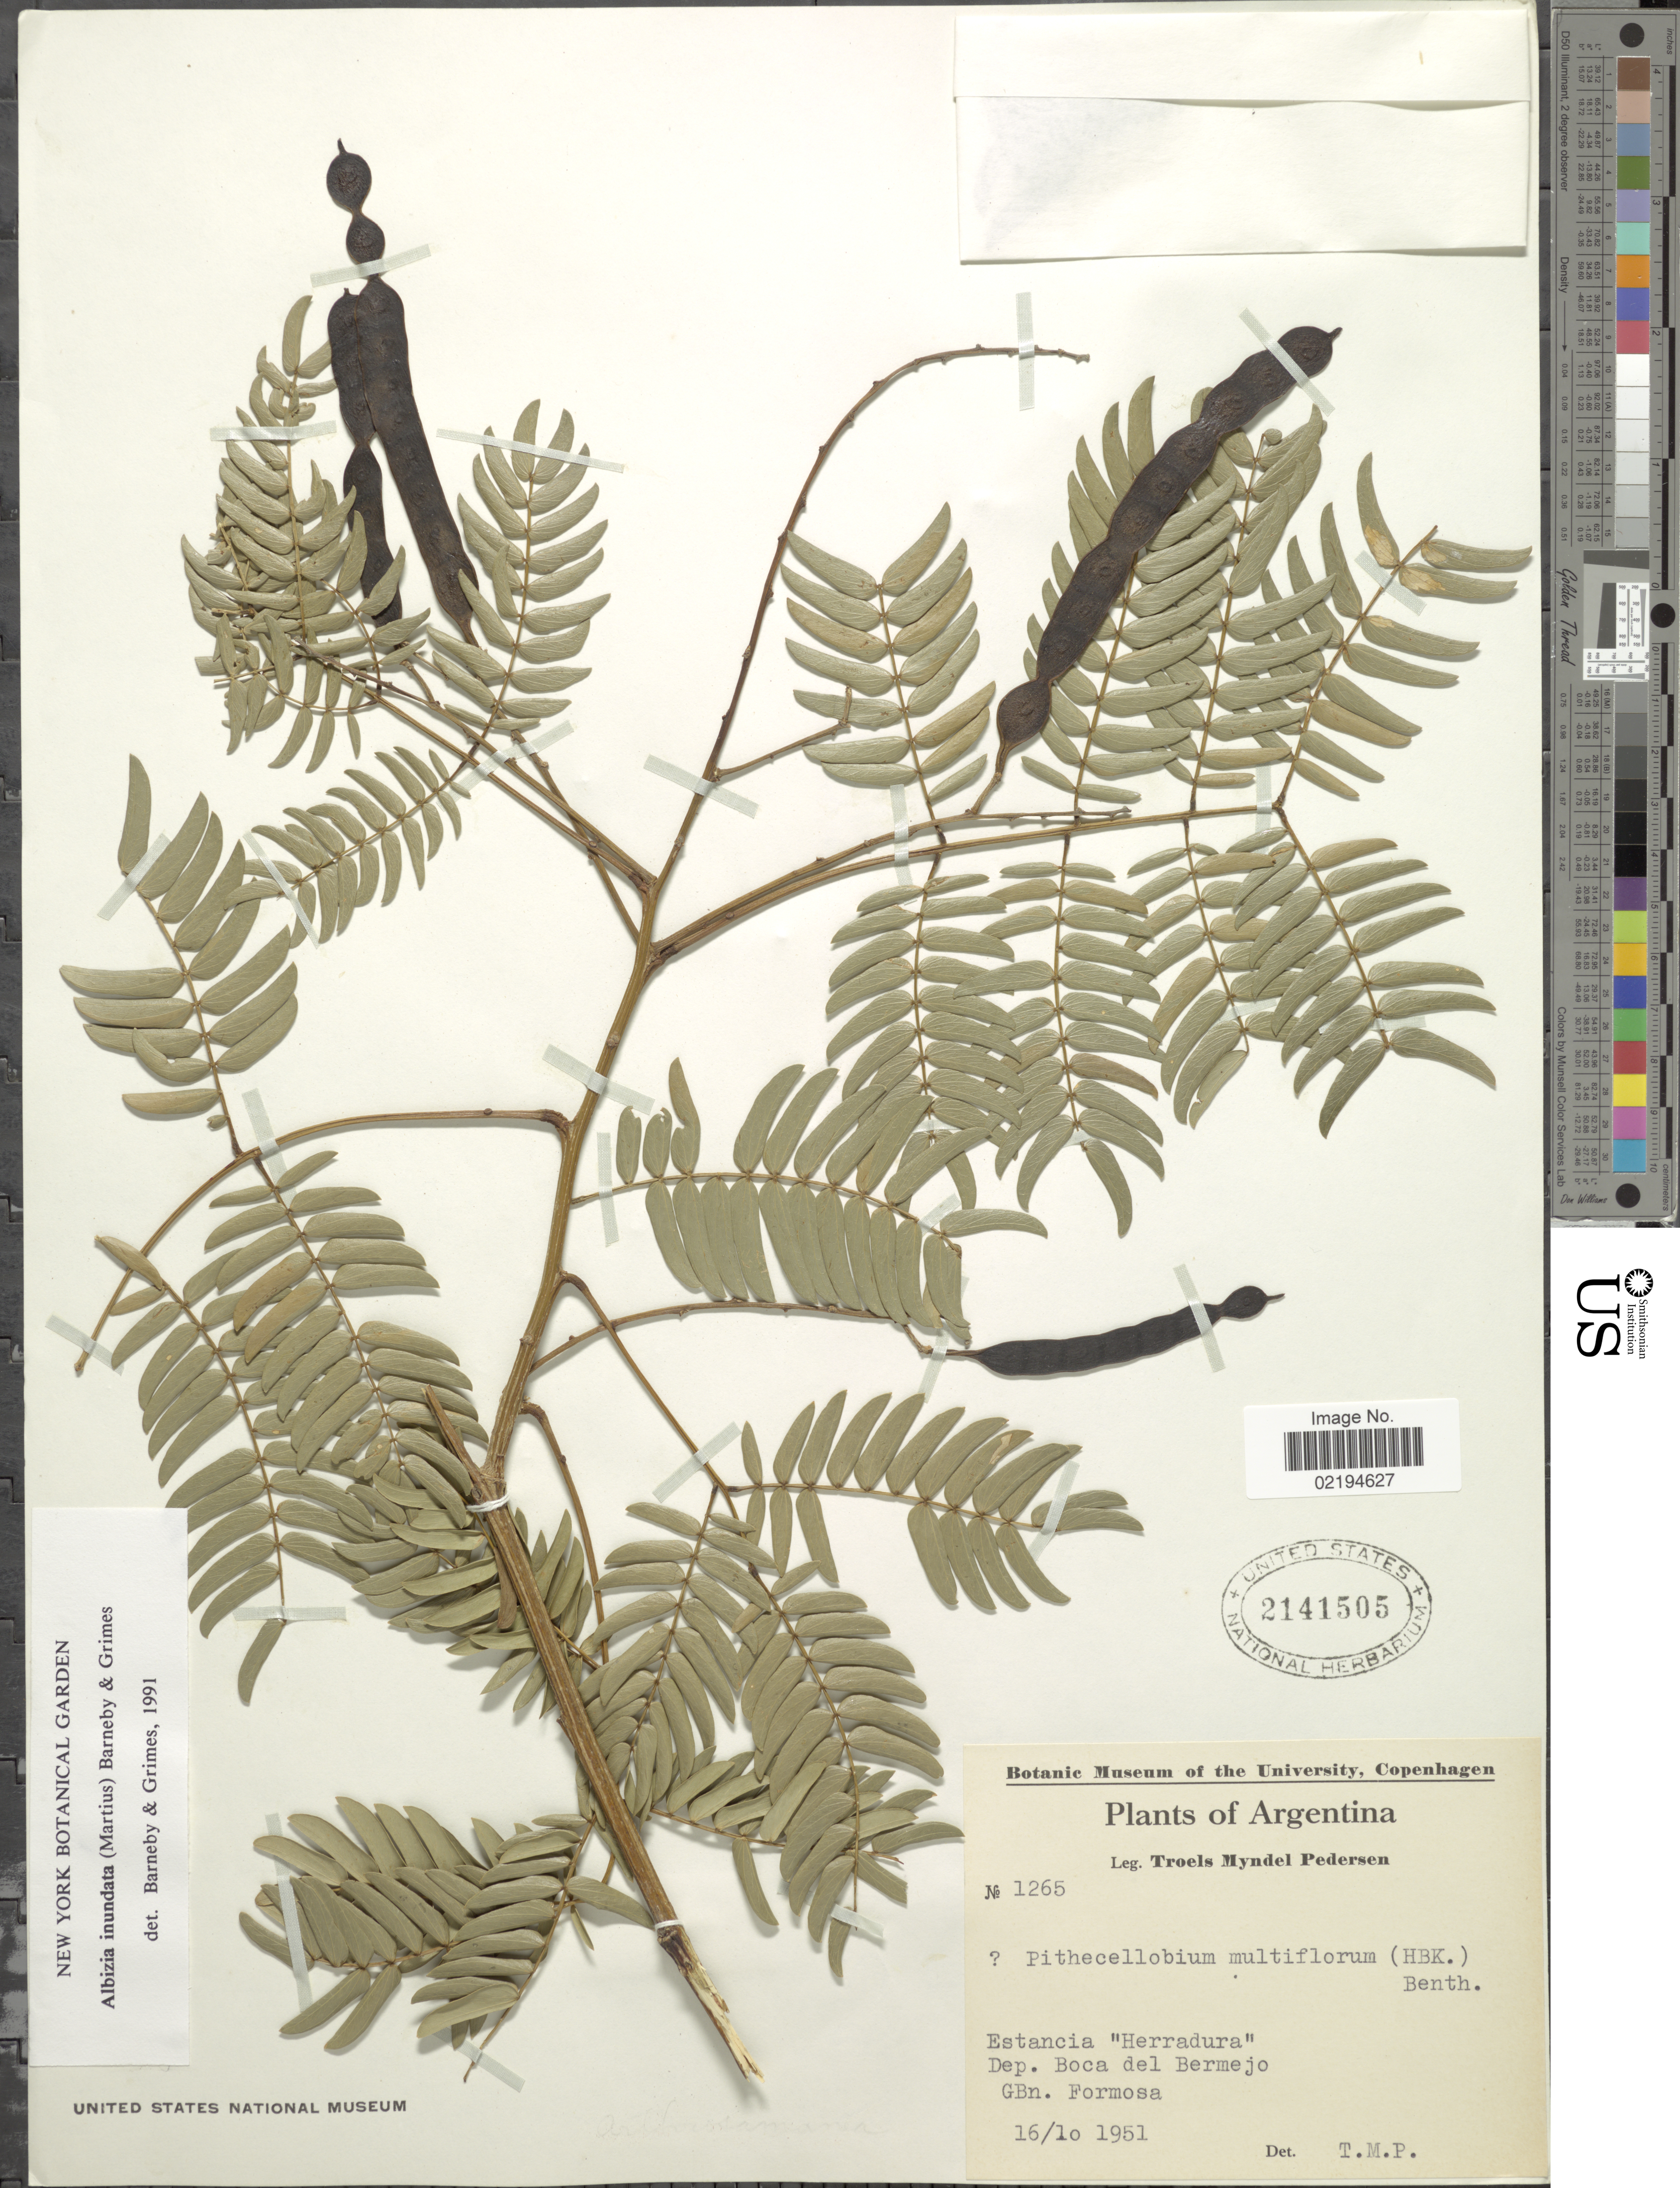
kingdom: Plantae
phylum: Tracheophyta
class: Magnoliopsida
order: Fabales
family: Fabaceae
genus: Pseudalbizzia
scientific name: Pseudalbizzia inundata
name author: (Mart.) Koenen & Duno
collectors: T. Pederson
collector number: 1265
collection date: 1951-10-16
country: Argentina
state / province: Formosa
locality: Estancia "Herradura", Dep. Boca del Bermejo, GBn. Formosa.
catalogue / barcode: US 2141505